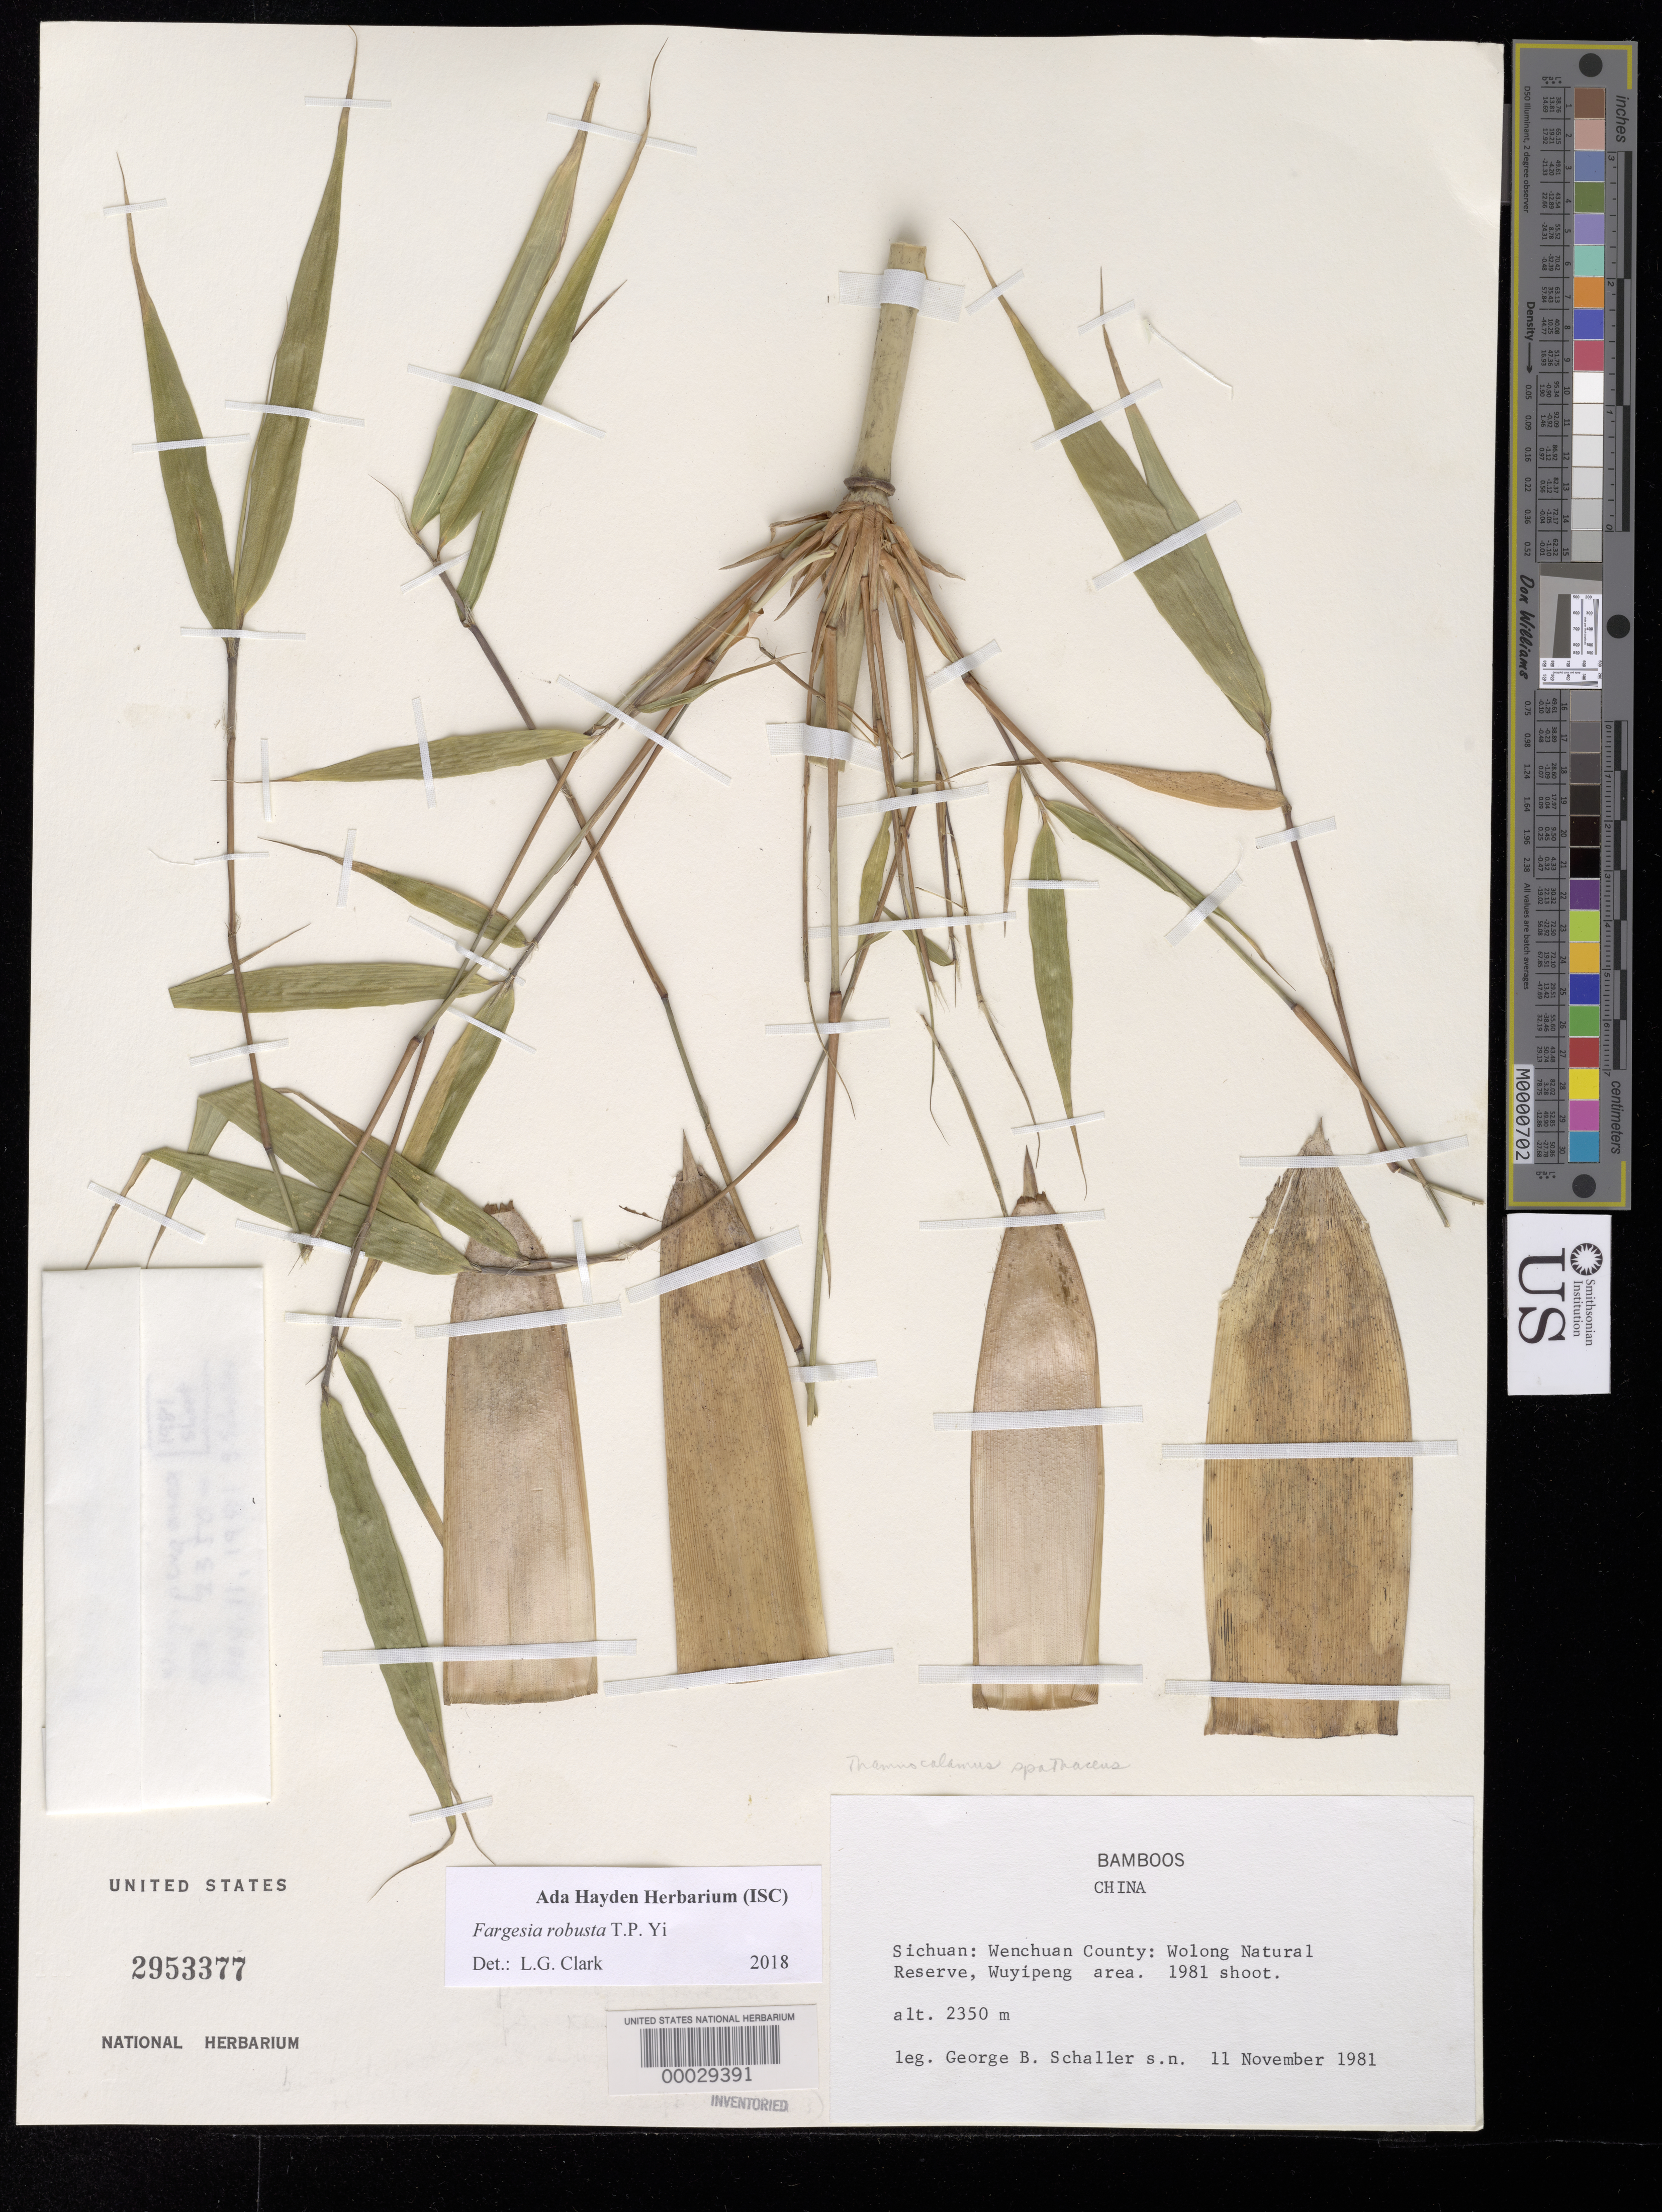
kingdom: Plantae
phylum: Tracheophyta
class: Liliopsida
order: Poales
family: Poaceae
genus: Fargesia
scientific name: Fargesia robusta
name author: T.P. Yi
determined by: Clark, L. G.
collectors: G. Schaller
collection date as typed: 11 Nov 1981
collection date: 1981-11-11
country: China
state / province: Sichuan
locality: Wolong natural reserve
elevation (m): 2350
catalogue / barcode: US 2953377